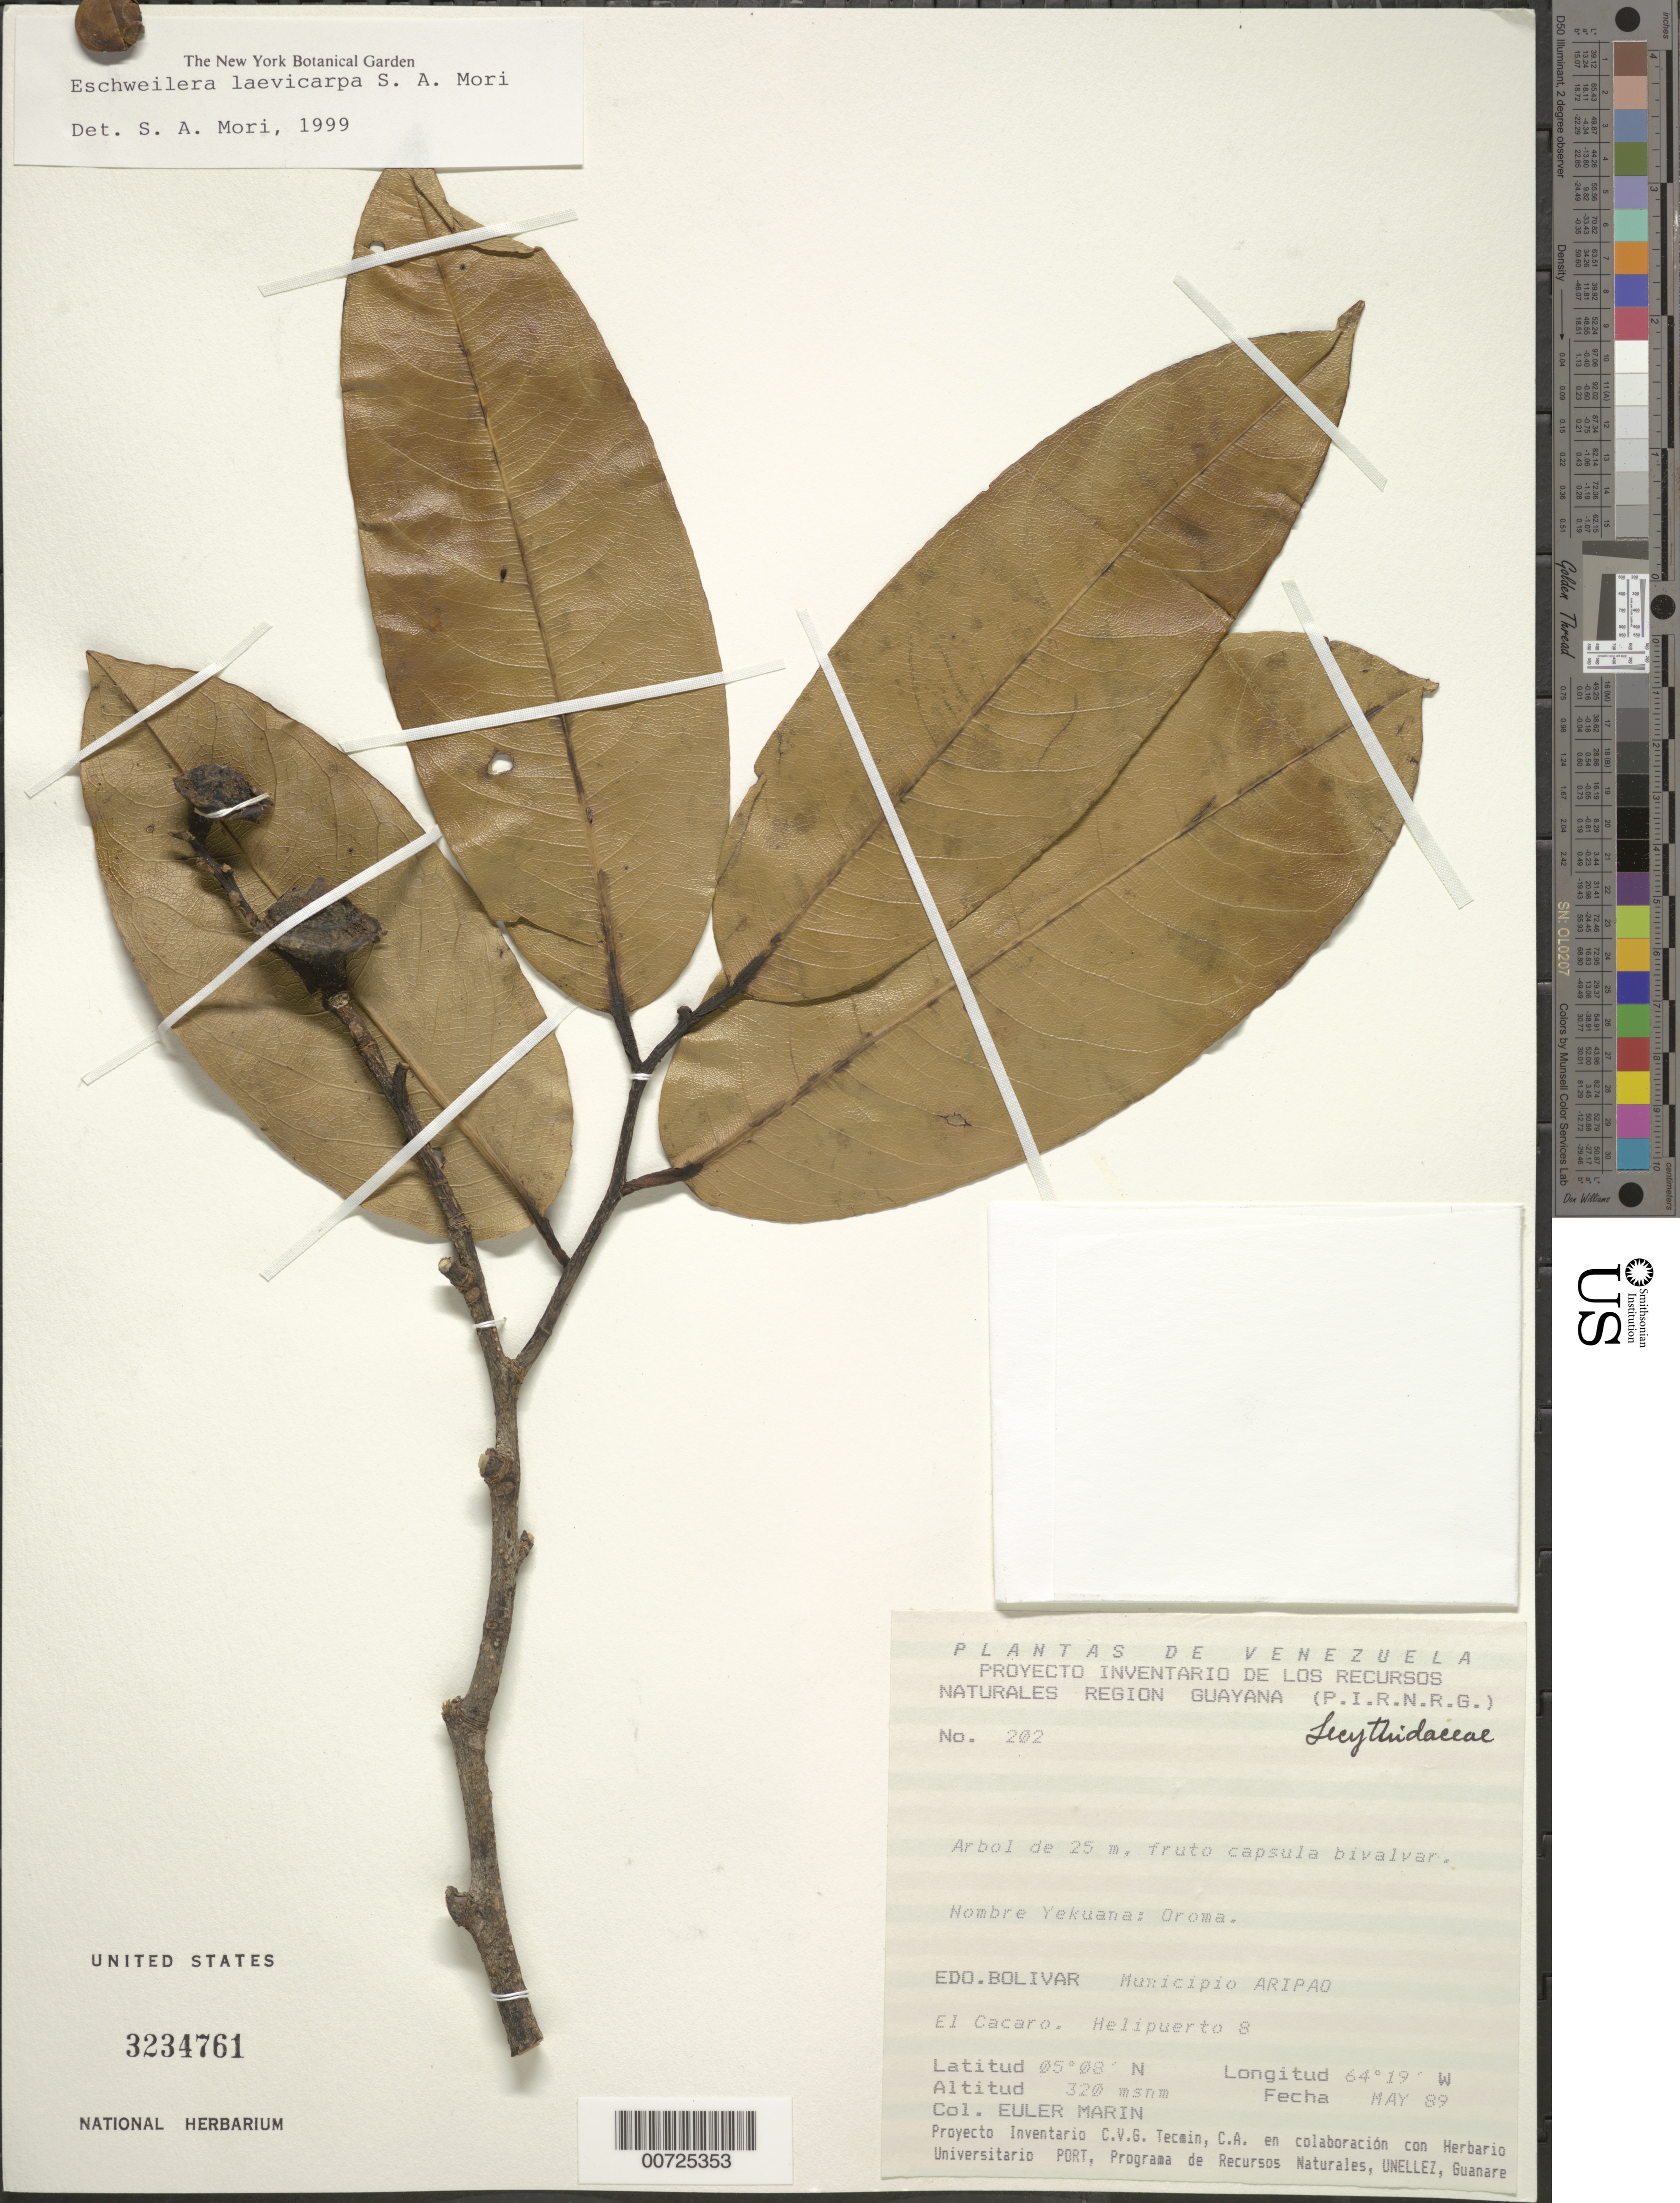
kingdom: Plantae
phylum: Tracheophyta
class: Magnoliopsida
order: Ericales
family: Lecythidaceae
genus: Eschweilera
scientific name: Eschweilera laevicarpa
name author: S.A. Mori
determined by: Mori, Scott A.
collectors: E. Marin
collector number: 202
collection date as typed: May-89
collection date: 1989-05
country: Venezuela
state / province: Bolívar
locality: Mun. Aripao, El Cacaro, Helipuerto 8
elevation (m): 320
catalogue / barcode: US 3234761